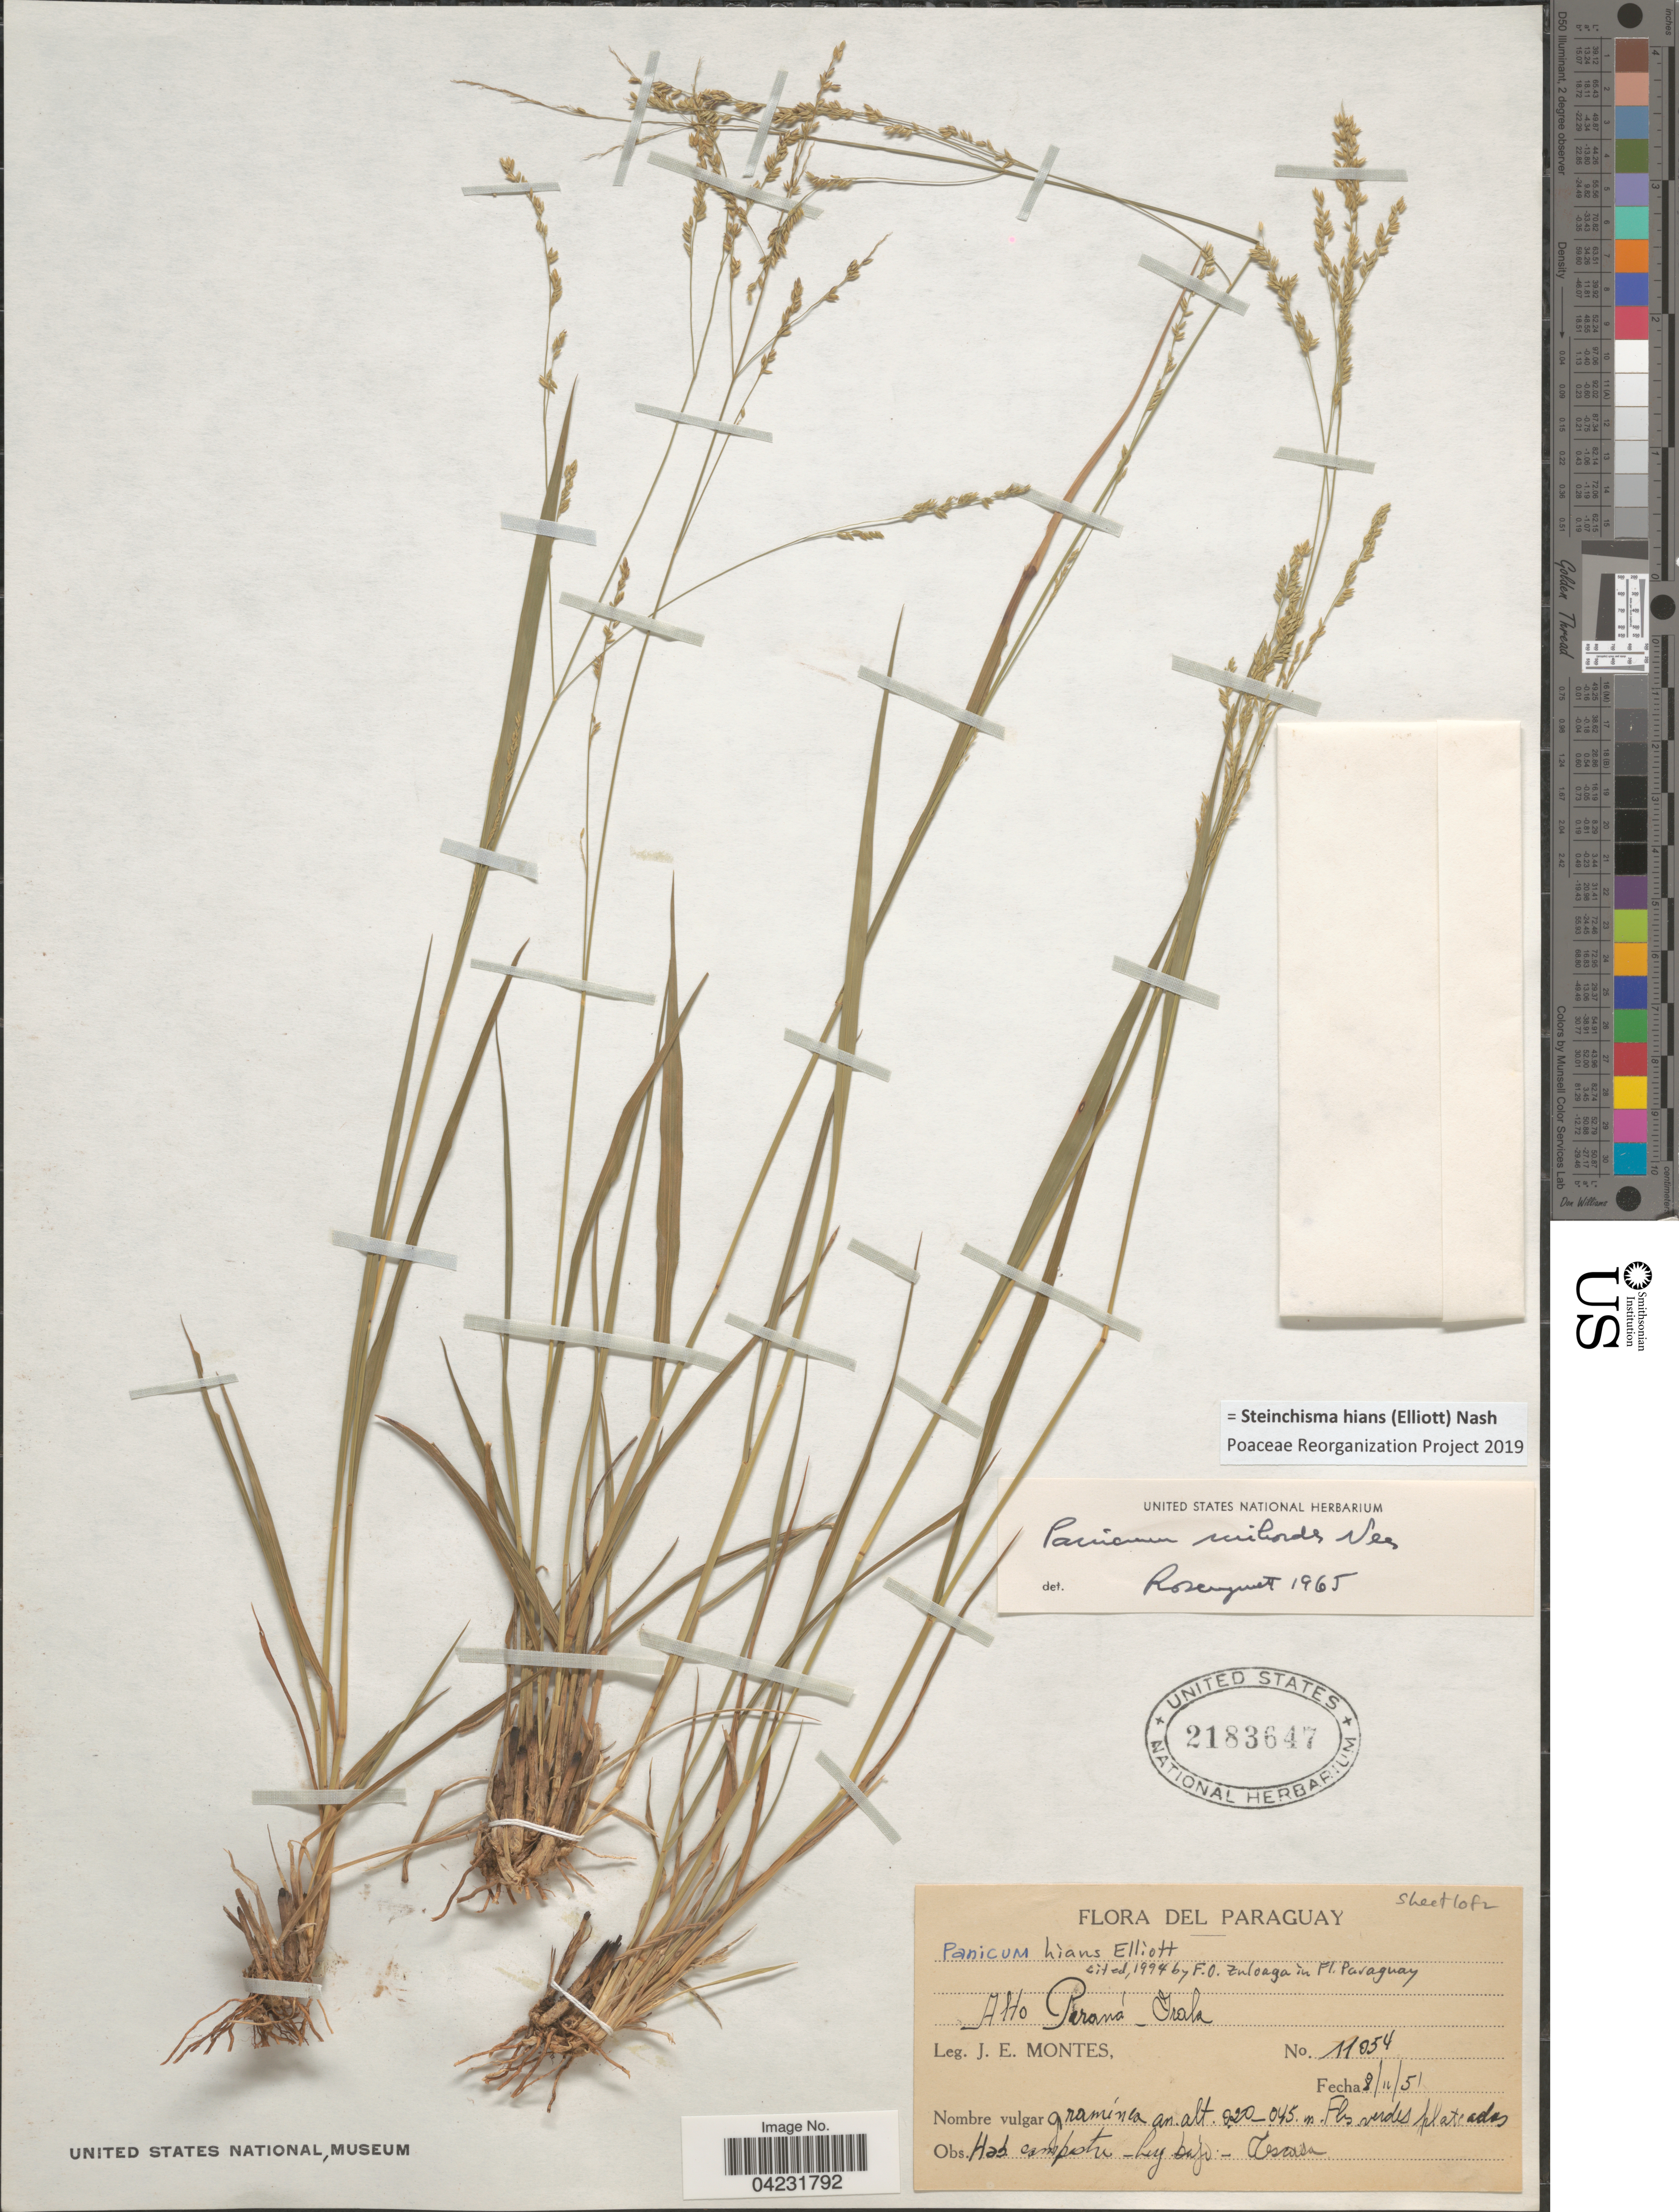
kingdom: Plantae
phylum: Tracheophyta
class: Liliopsida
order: Poales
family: Poaceae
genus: Steinchisma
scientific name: Steinchisma hians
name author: (Elliott) Nash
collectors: J. E. Montes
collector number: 11054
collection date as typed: Transcribed d/m/y: 8/11/51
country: Paraguay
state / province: Alto Parana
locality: Irala.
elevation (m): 0.2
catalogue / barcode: US 2183647